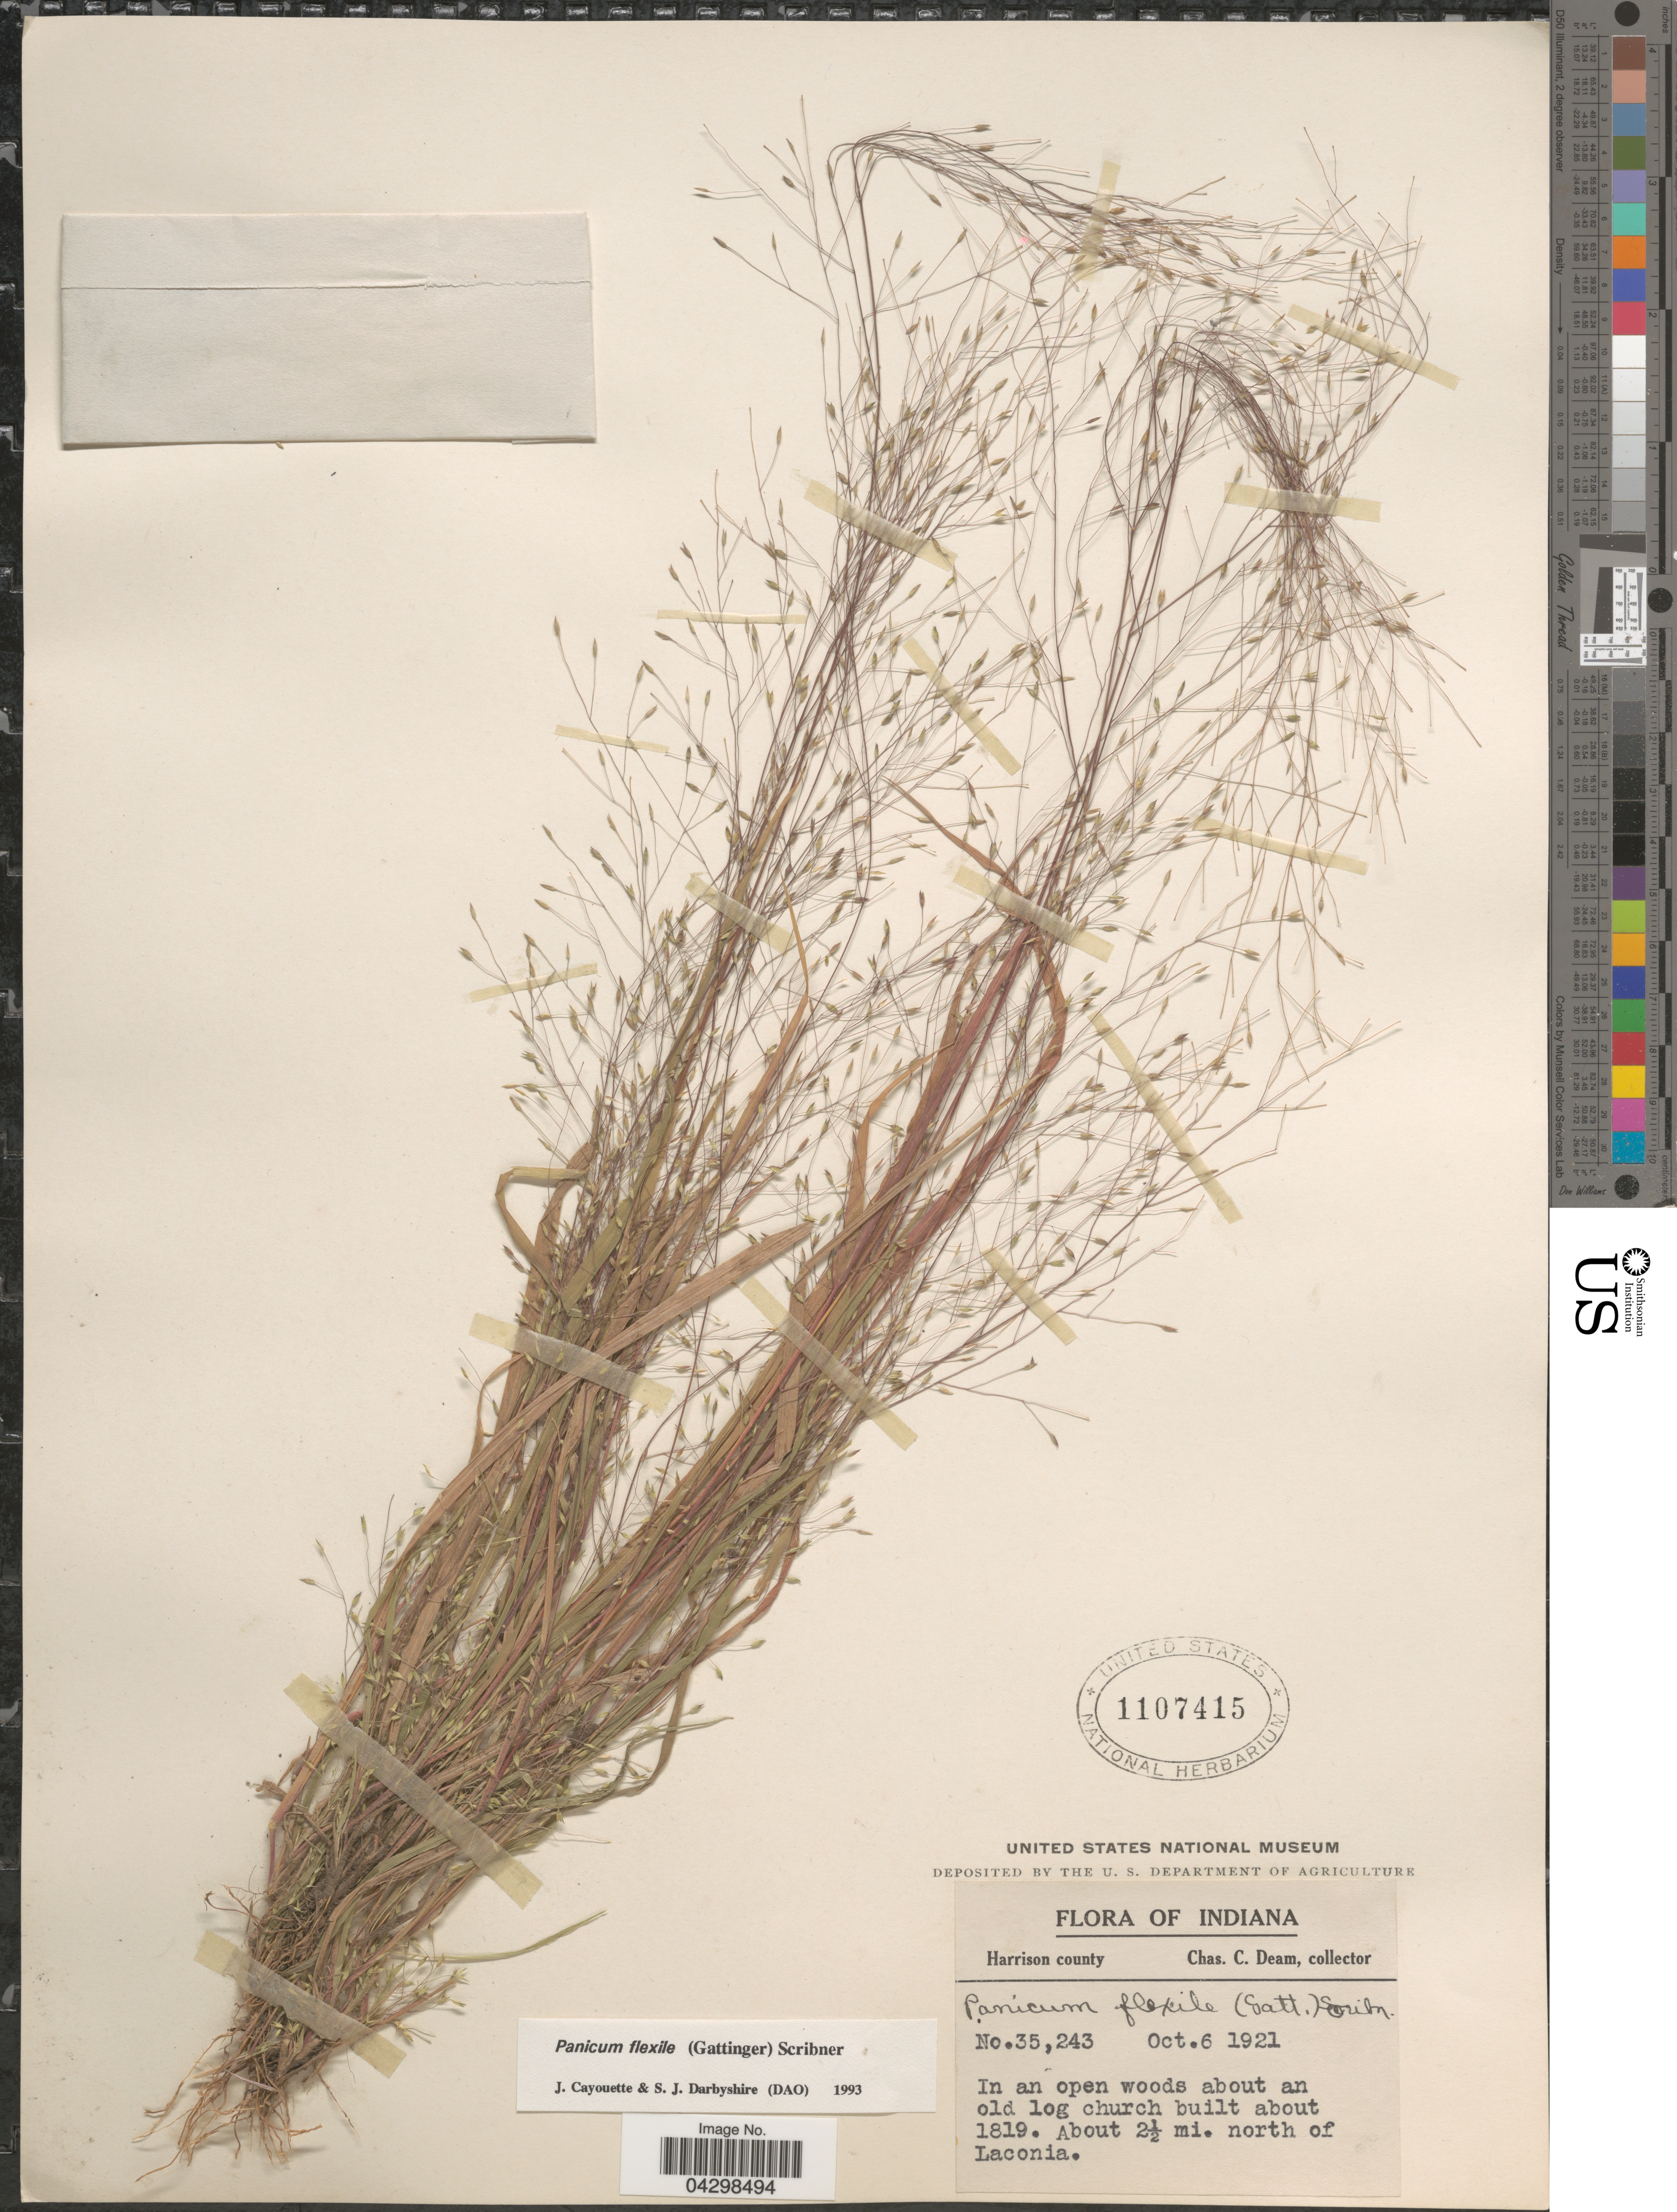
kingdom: Plantae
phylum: Tracheophyta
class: Liliopsida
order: Poales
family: Poaceae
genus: Panicum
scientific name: Panicum flexile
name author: (Gatt.) Scribn.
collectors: C. C. Deam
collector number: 35243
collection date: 1921-10-06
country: United States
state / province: Indiana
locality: Harrison county. In an open woods about an old log church built about 1819. About 2 1/2 mi. north of Laconia.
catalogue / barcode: US 1107415